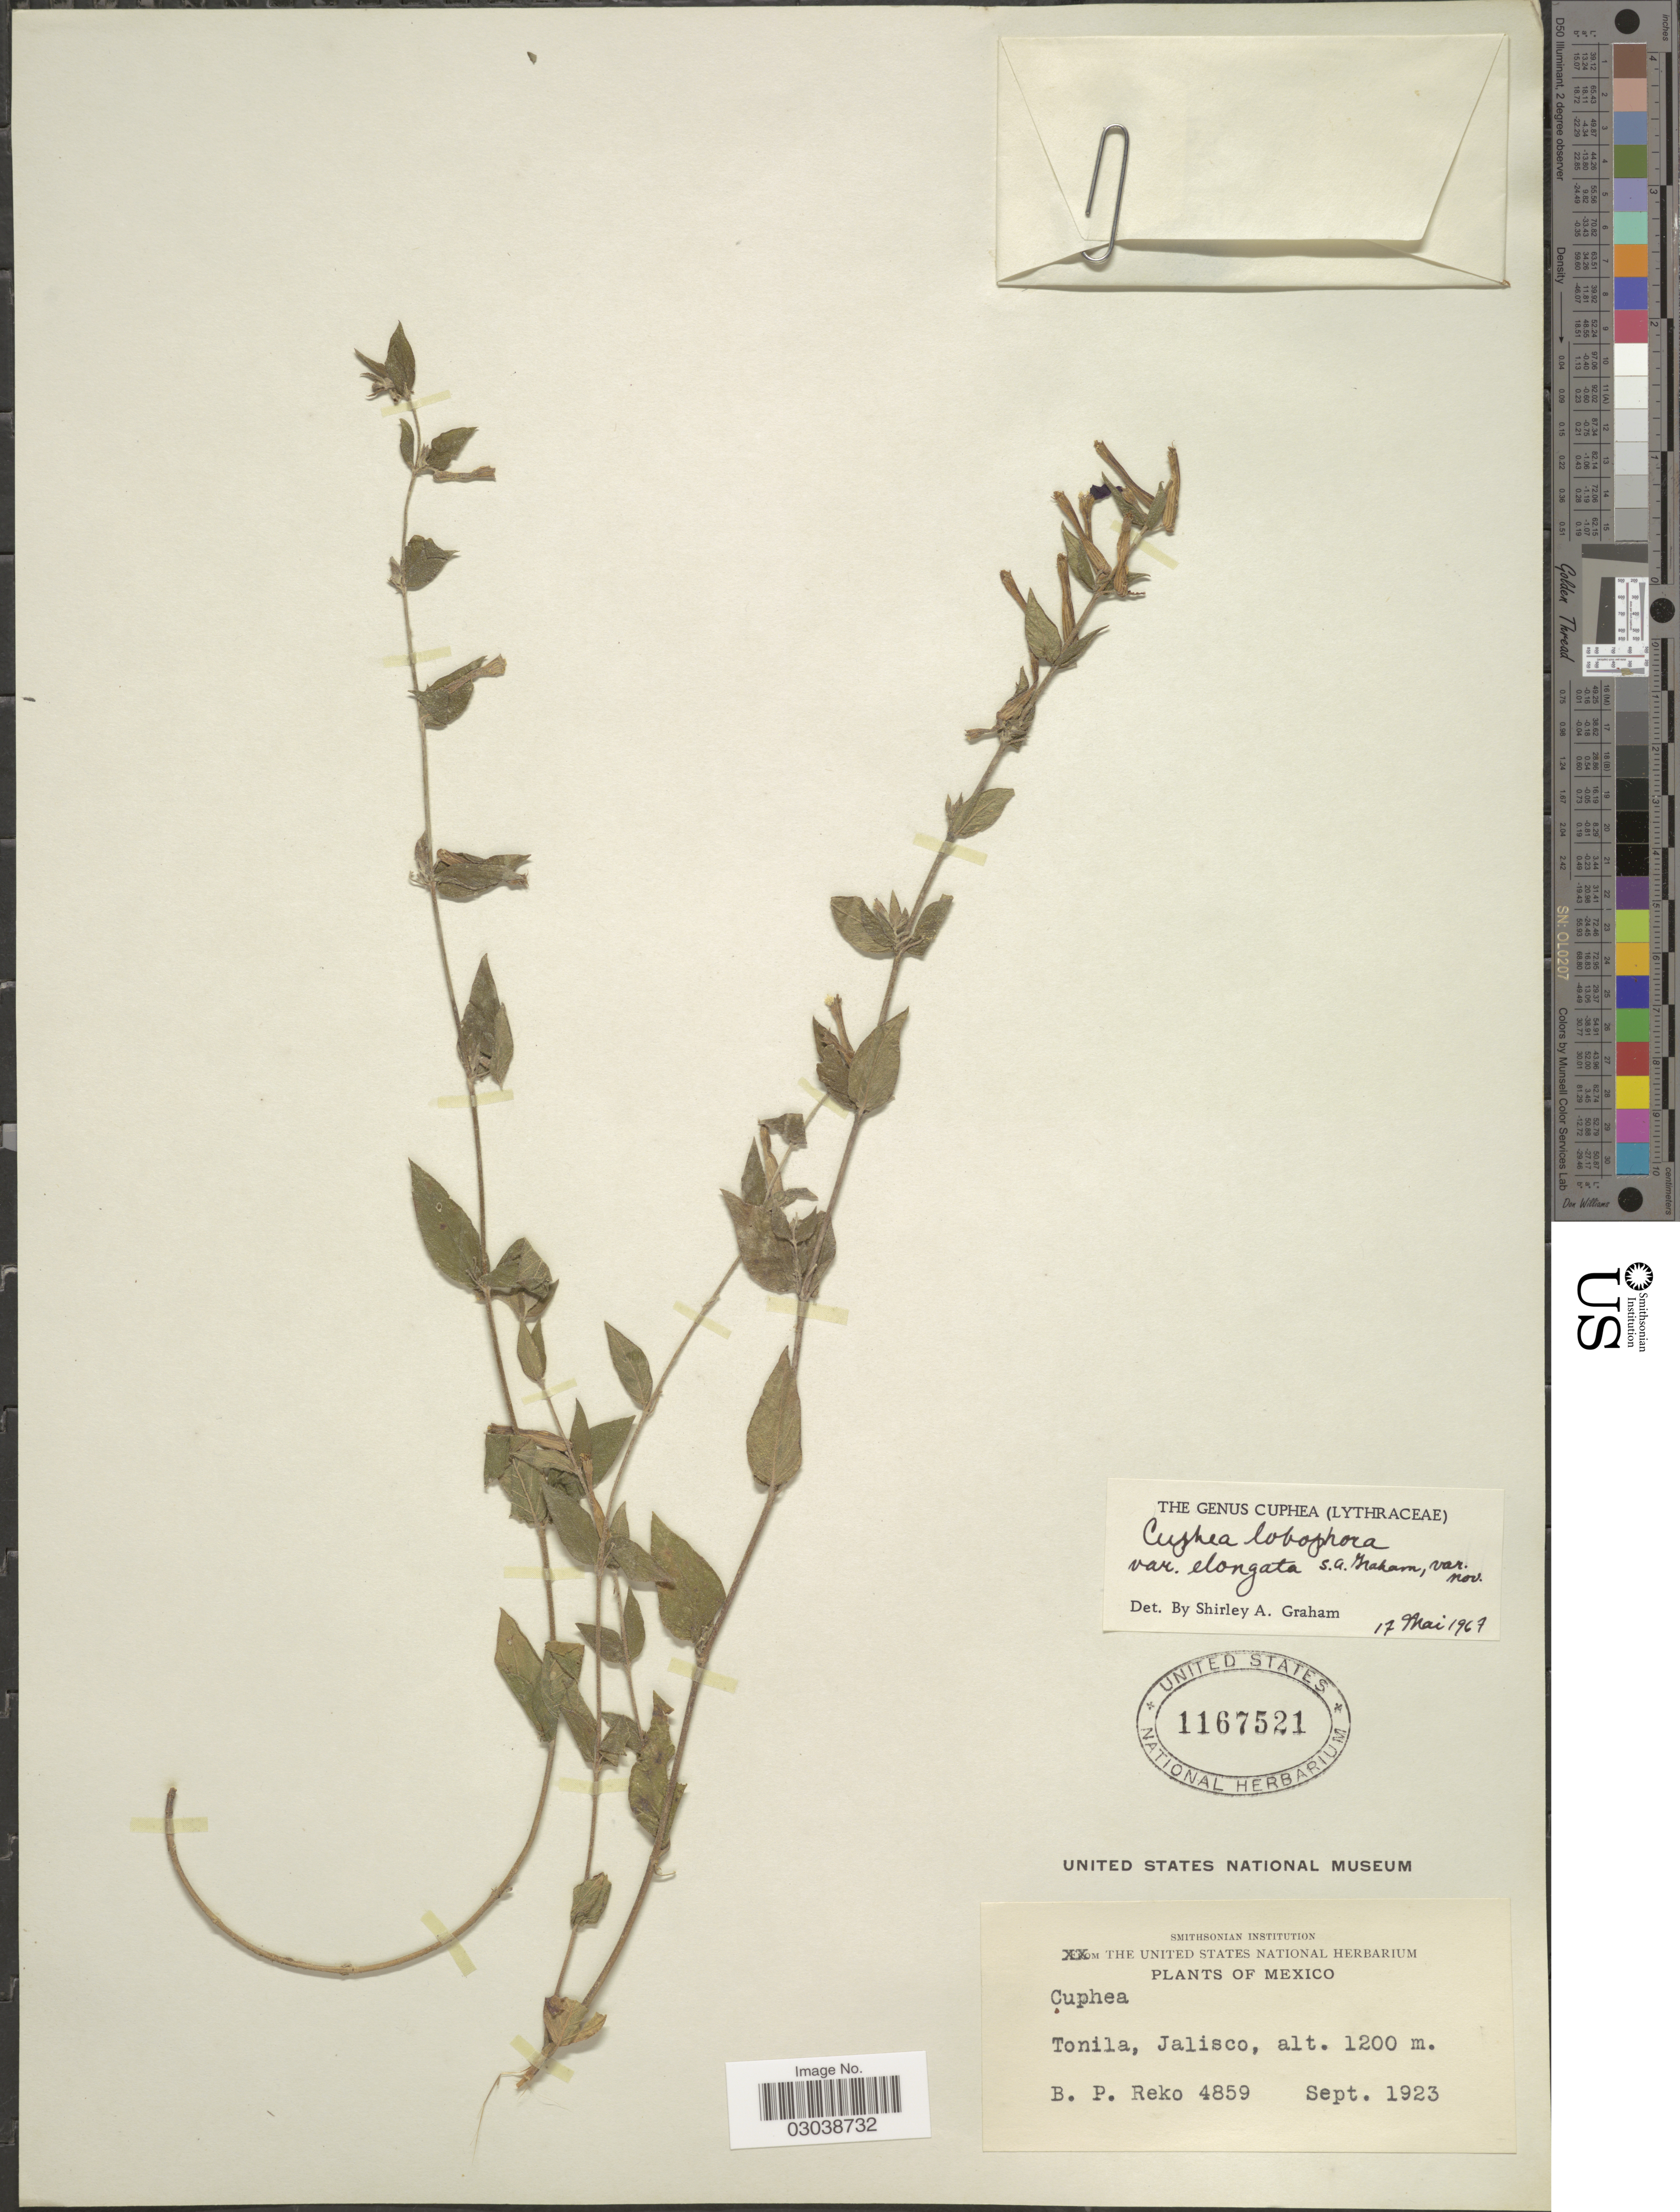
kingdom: Plantae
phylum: Tracheophyta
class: Magnoliopsida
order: Myrtales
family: Lythraceae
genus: Cuphea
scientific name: Cuphea lobophora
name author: Koehne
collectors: B. P. Reko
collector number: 4859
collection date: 1923-09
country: Mexico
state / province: Jalisco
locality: Tonila.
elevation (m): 1200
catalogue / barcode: US 1167521